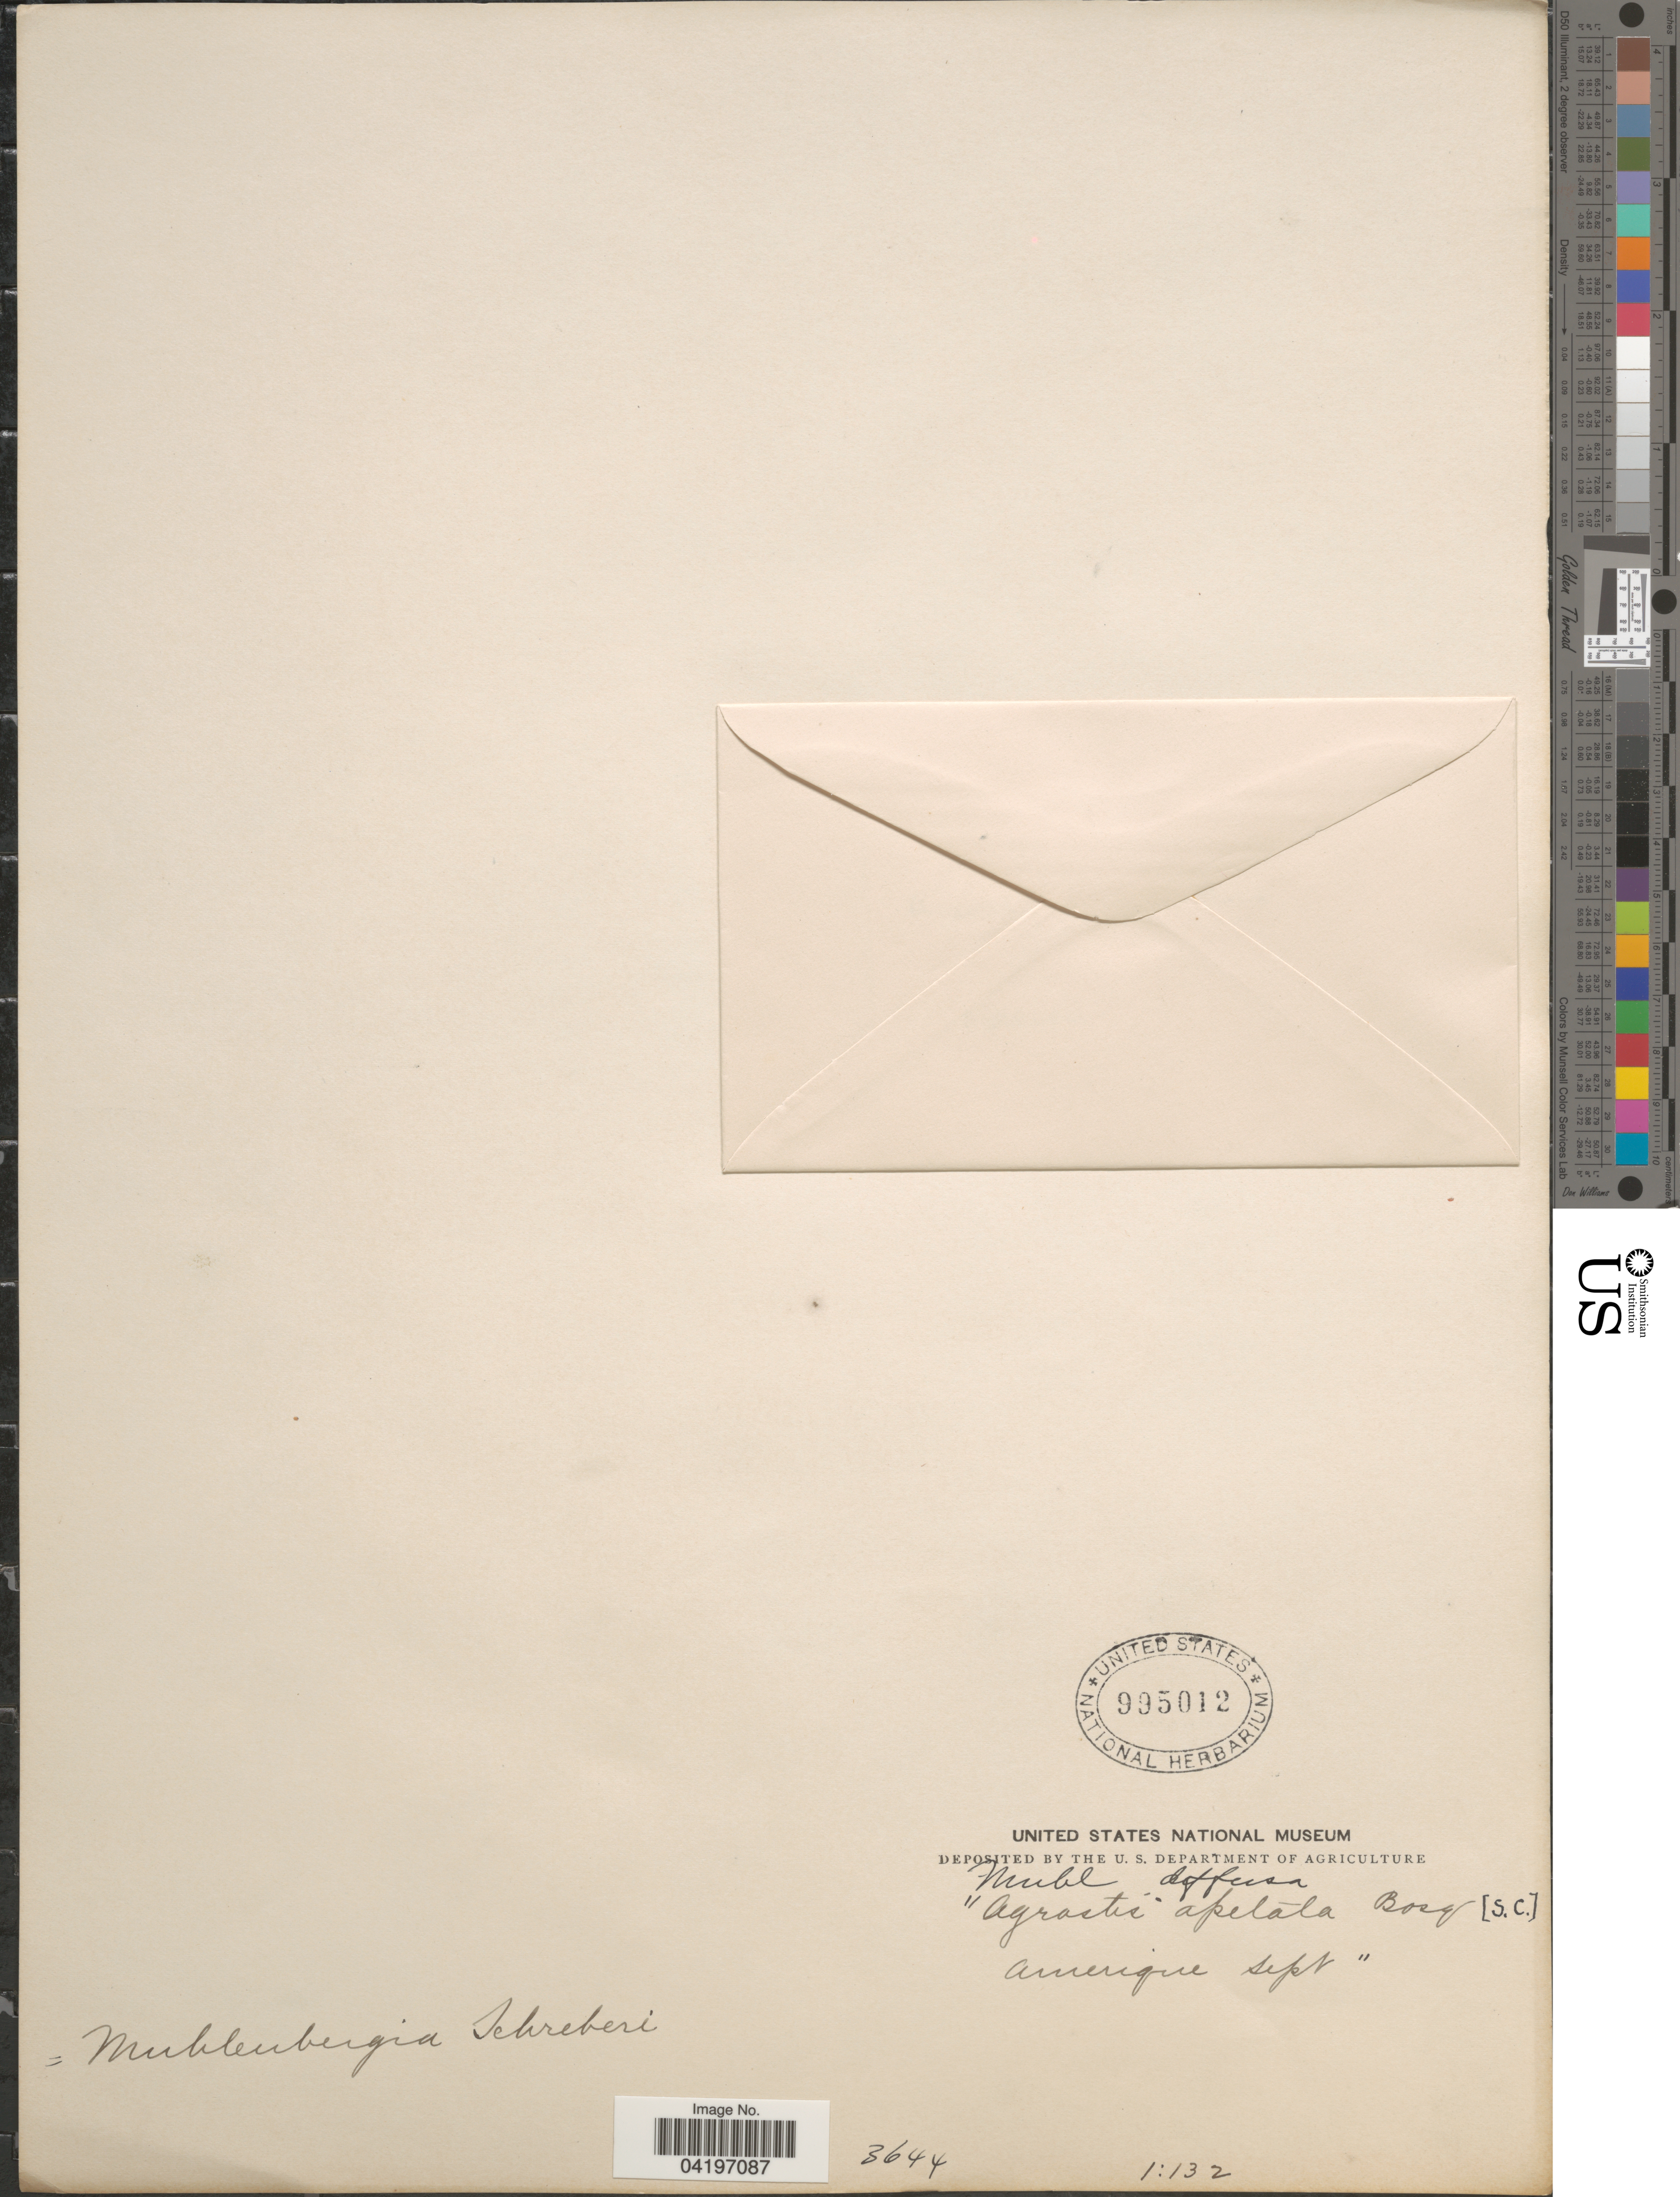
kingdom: Plantae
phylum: Tracheophyta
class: Liliopsida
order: Poales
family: Poaceae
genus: Muhlenbergia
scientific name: Muhlenbergia schreberi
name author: J.F. Gmel.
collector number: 3644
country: United States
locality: Amerique sept.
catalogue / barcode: US 995012